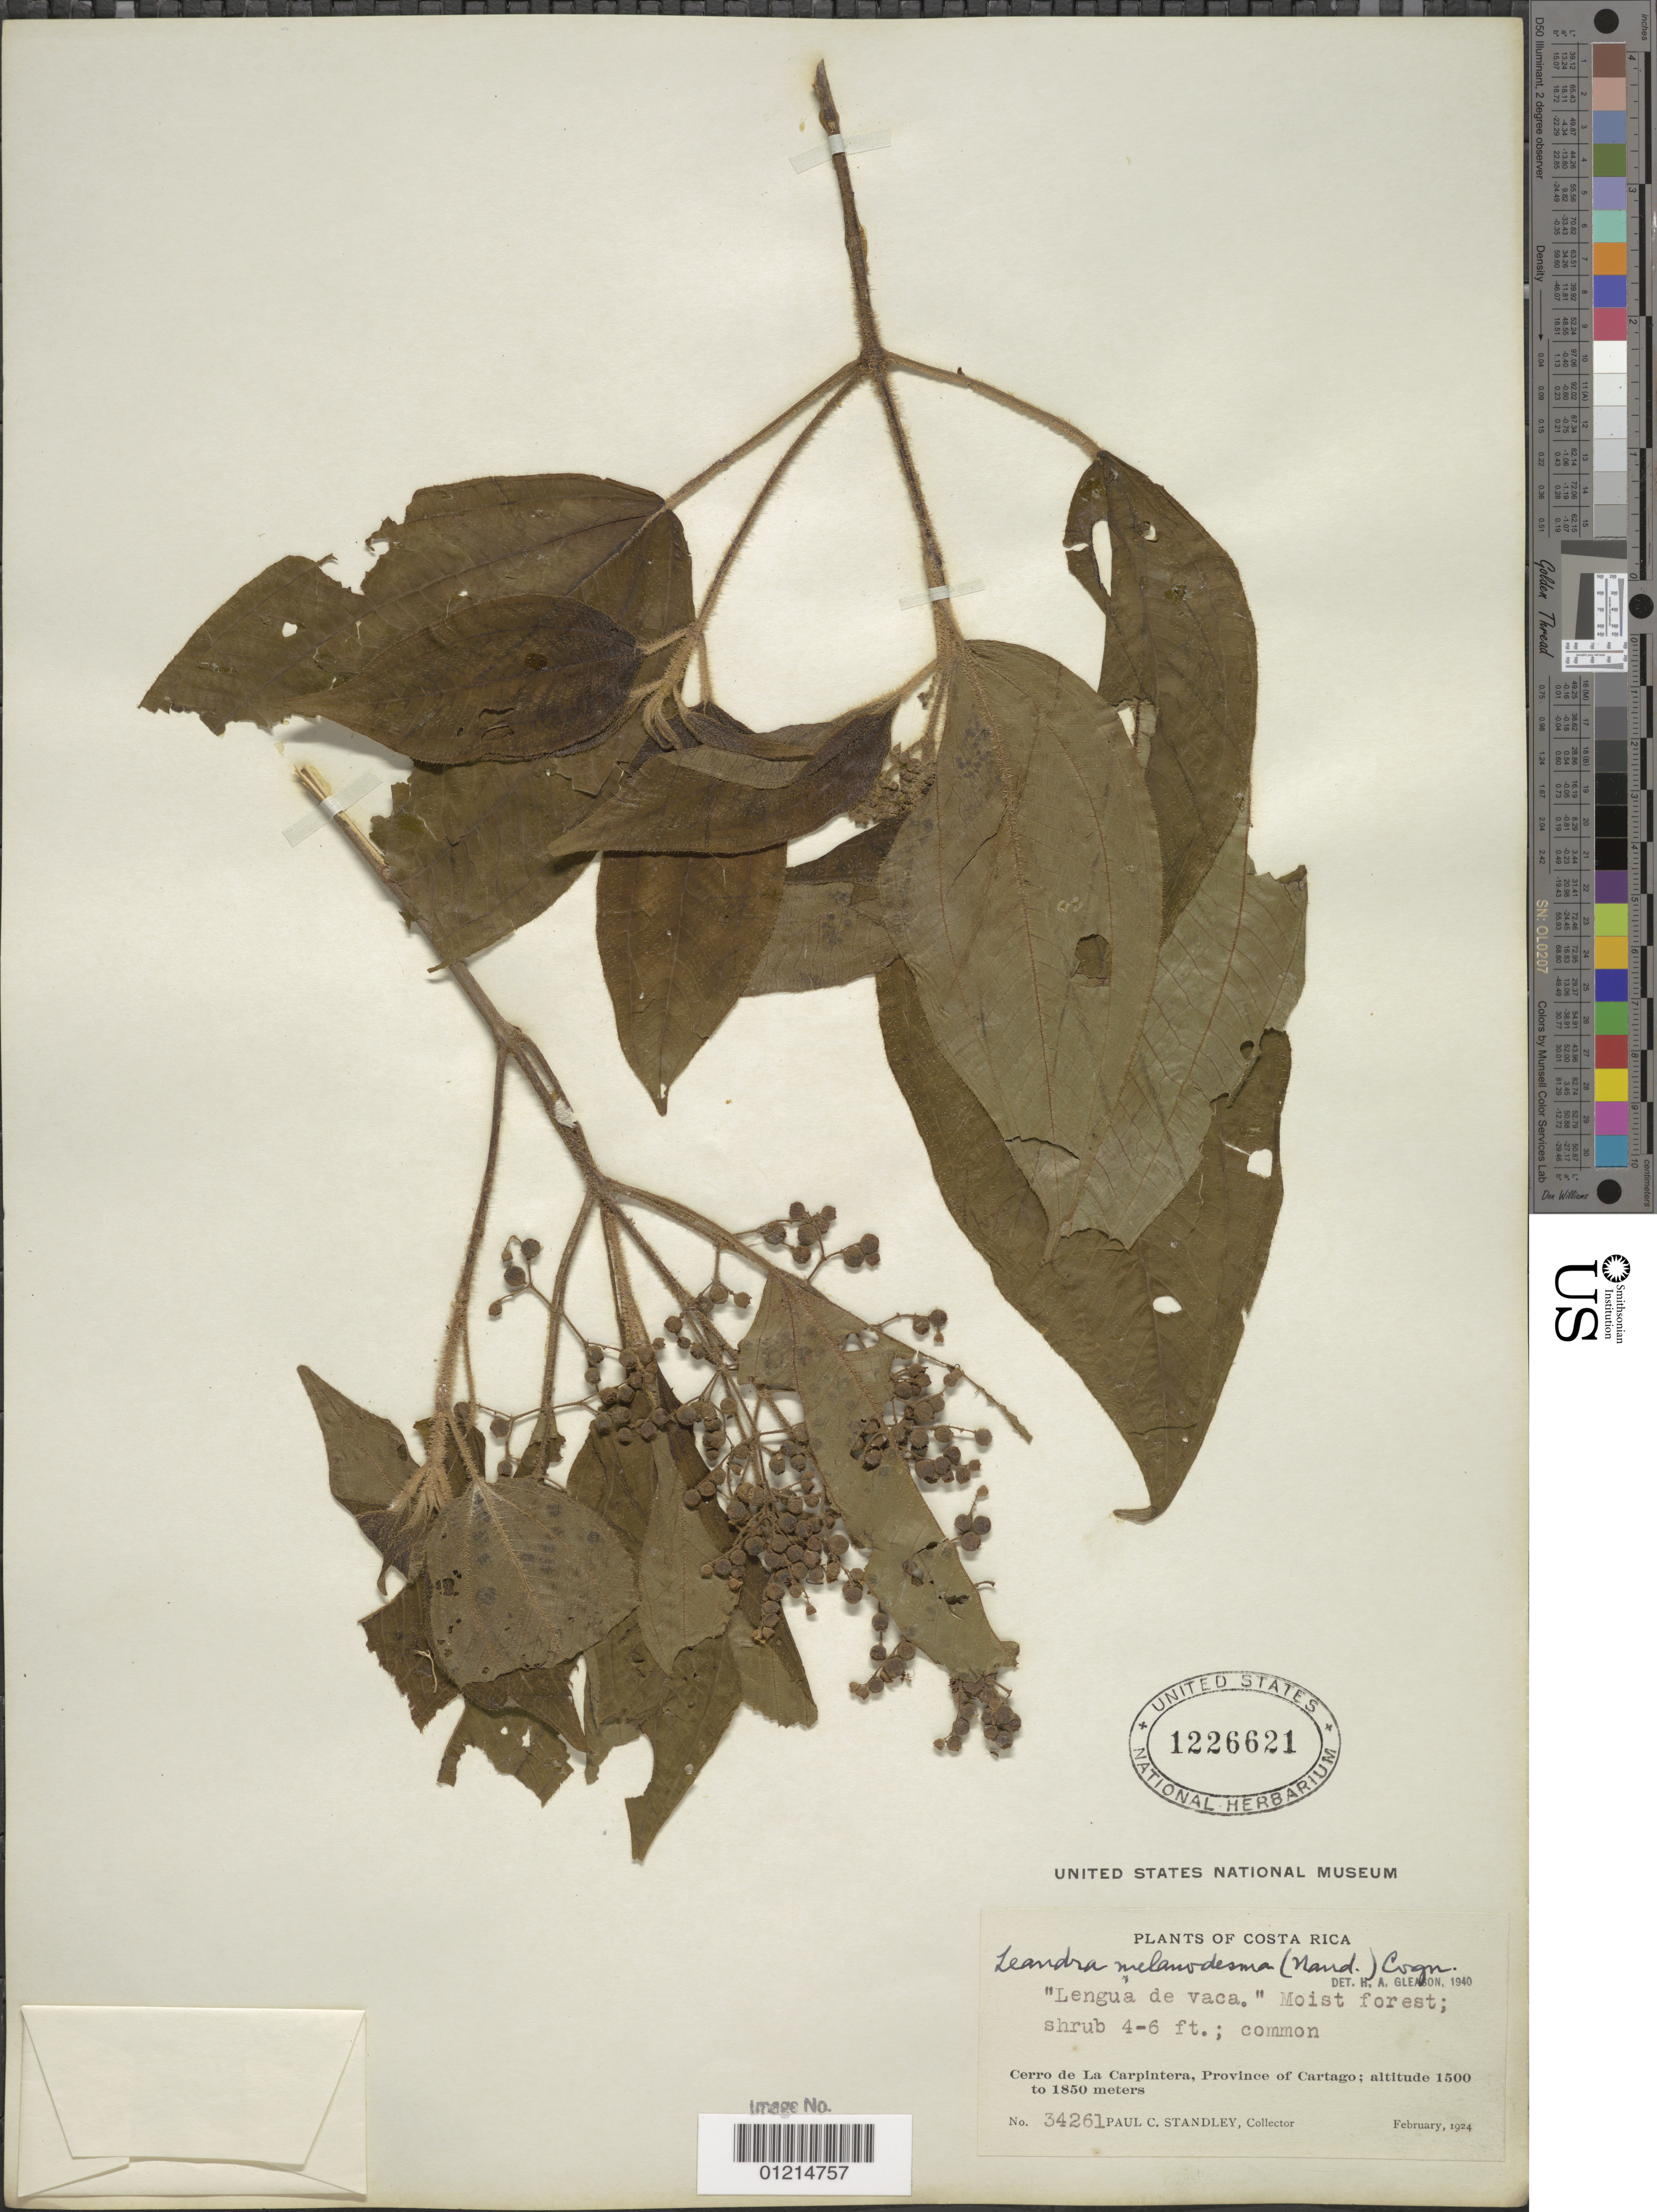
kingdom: Plantae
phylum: Tracheophyta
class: Magnoliopsida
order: Myrtales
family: Melastomataceae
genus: Leandra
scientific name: Leandra melanodesma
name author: (Naudin) Cogn.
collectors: P. C. Standley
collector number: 34261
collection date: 1924-02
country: Costa Rica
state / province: Cartago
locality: Cerro de La Carpintera.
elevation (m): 1500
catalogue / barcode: US 1226621